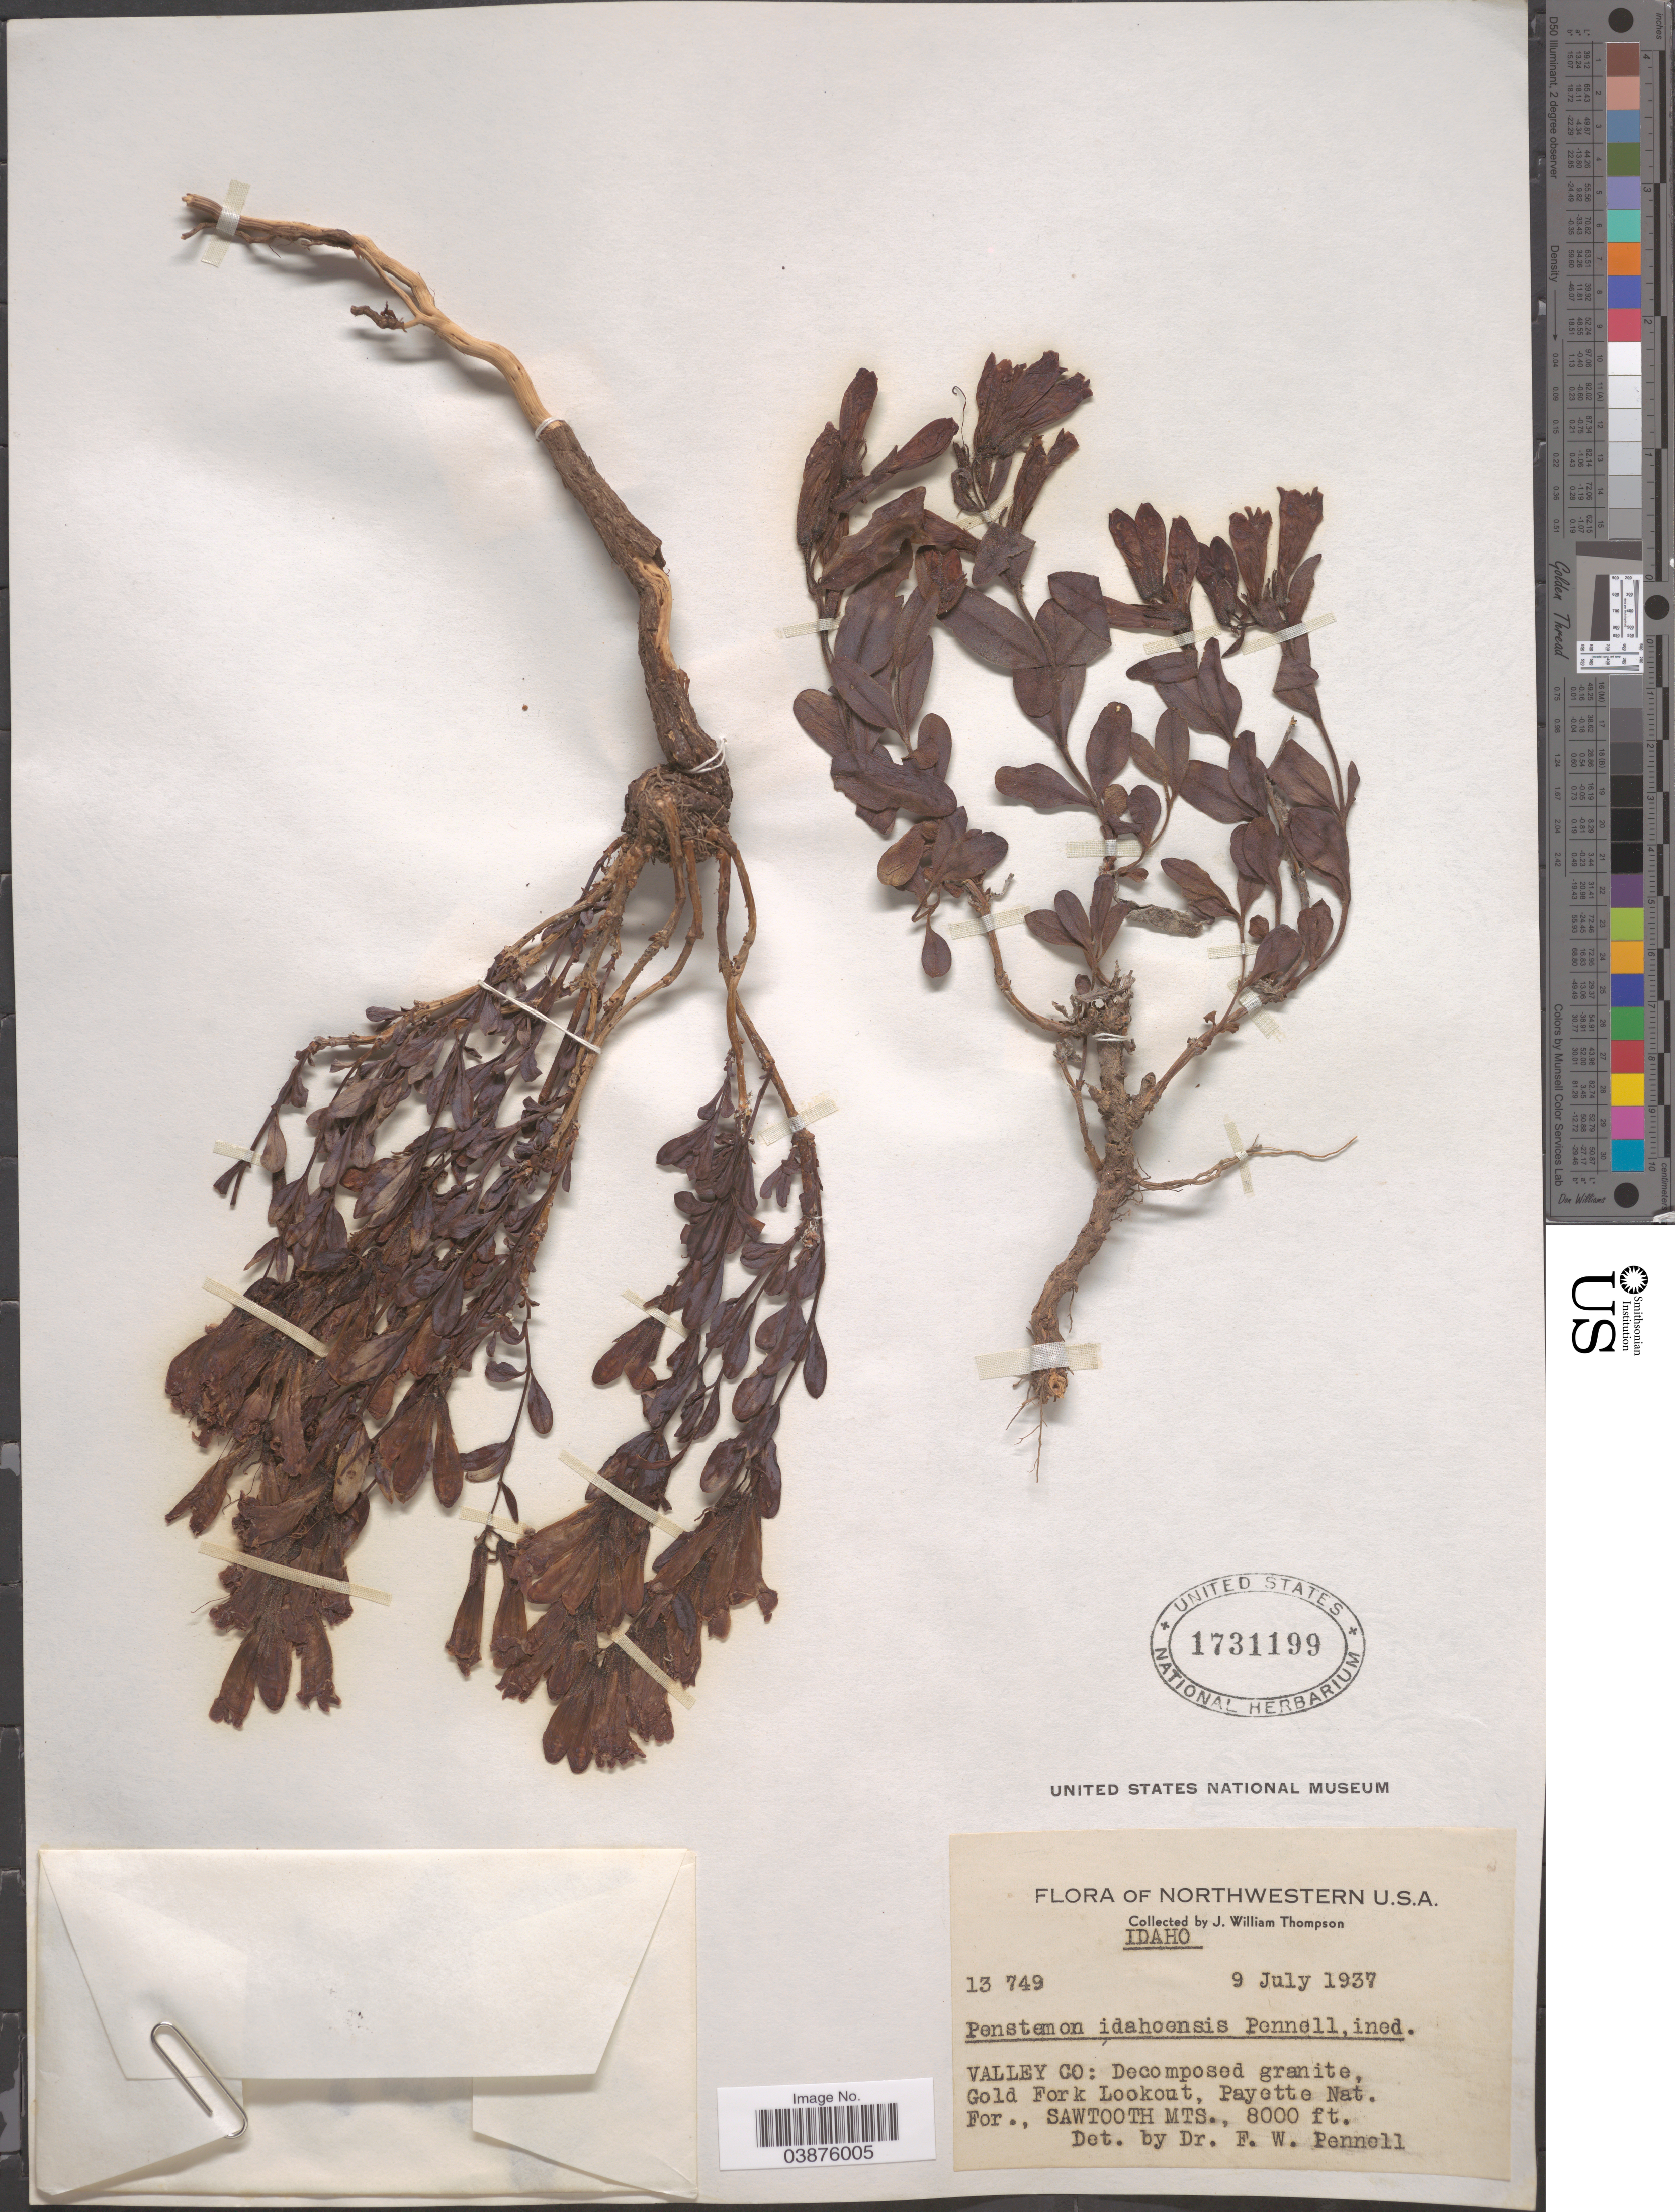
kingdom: Plantae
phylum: Tracheophyta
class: Magnoliopsida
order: Lamiales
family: Plantaginaceae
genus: Penstemon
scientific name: Penstemon idahoensis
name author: Atwood & S.L. Welsh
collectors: J. W. Thompson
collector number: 13749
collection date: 1937-07-09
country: United States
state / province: Idaho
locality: Valley Co.: Gold Fork Lookout, Payette Nat. For., Sawtooth Mts.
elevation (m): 2438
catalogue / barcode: US 1731199